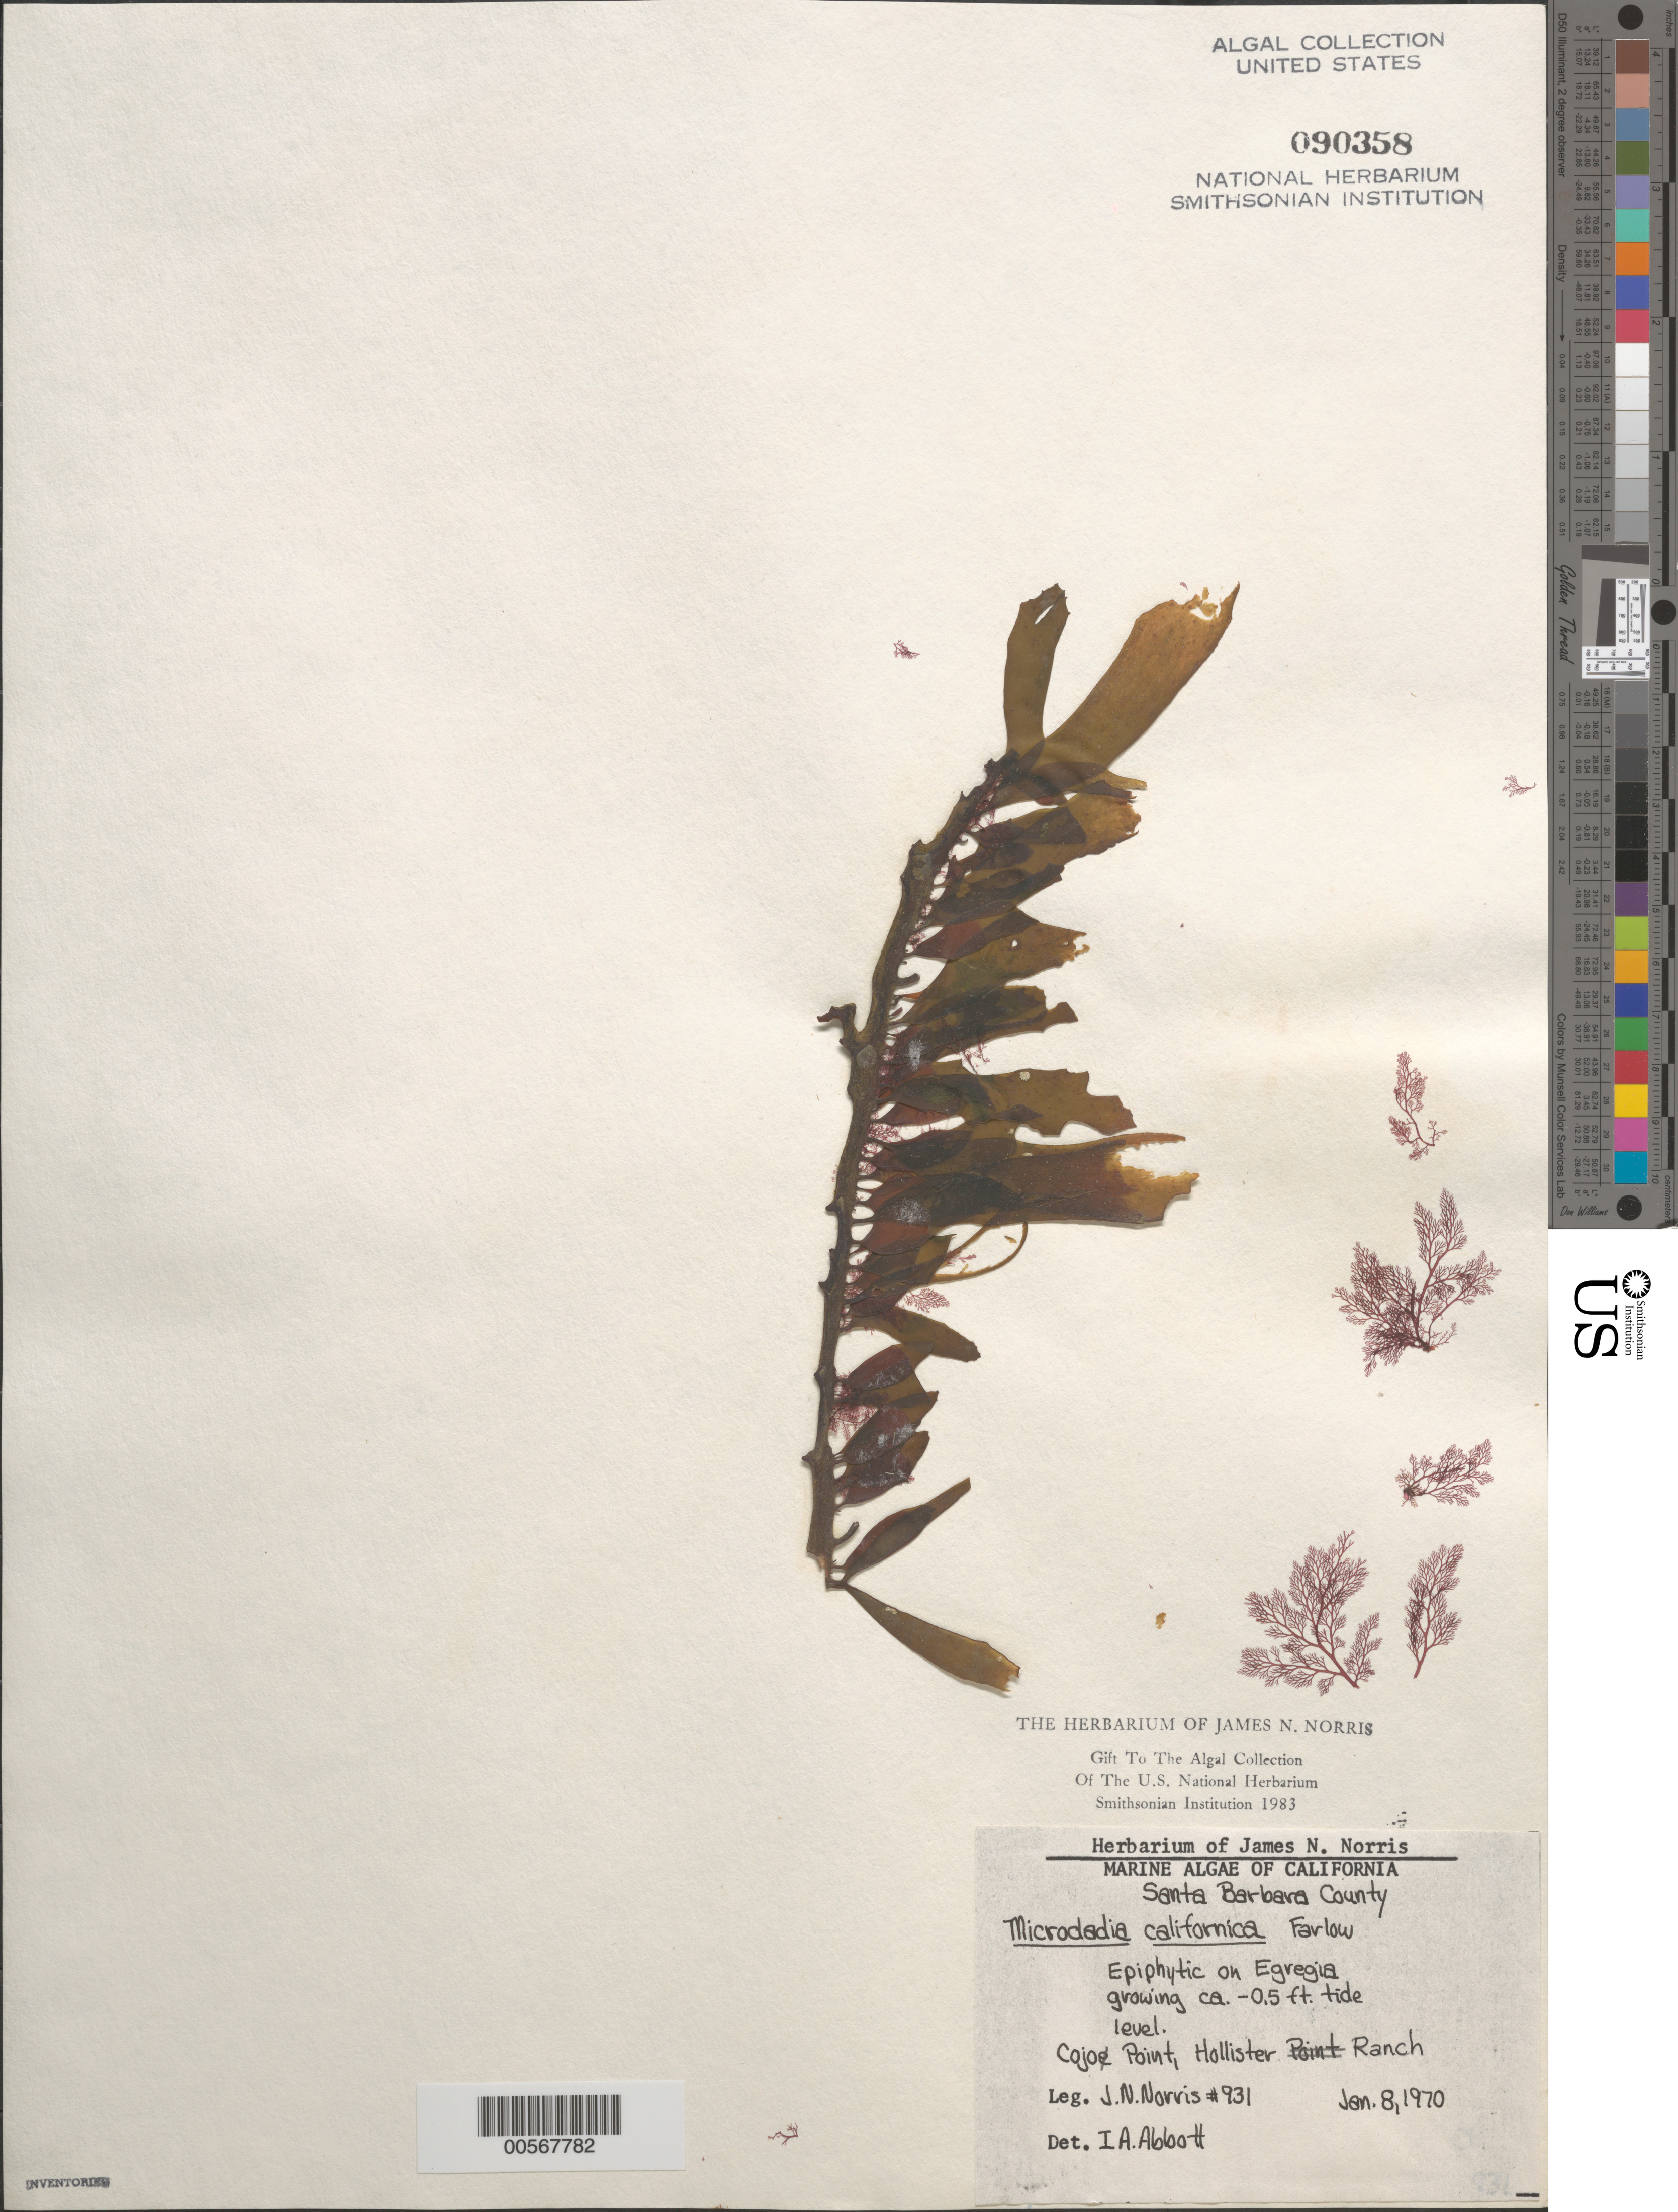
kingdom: Plantae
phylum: Rhodophyta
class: Florideophyceae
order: Ceramiales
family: Ceramiaceae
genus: Campylaephora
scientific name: Campylaephora californica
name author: (Farl.) T.O. Cho in T.O. Cho et al.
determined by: Algae name updating Project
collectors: J. N. Norris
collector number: JN-931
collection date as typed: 08 Jan 1970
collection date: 1970-01-08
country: United States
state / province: California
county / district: Santa Barbara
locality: Cojo Point, Hollister Ranch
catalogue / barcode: US 90358